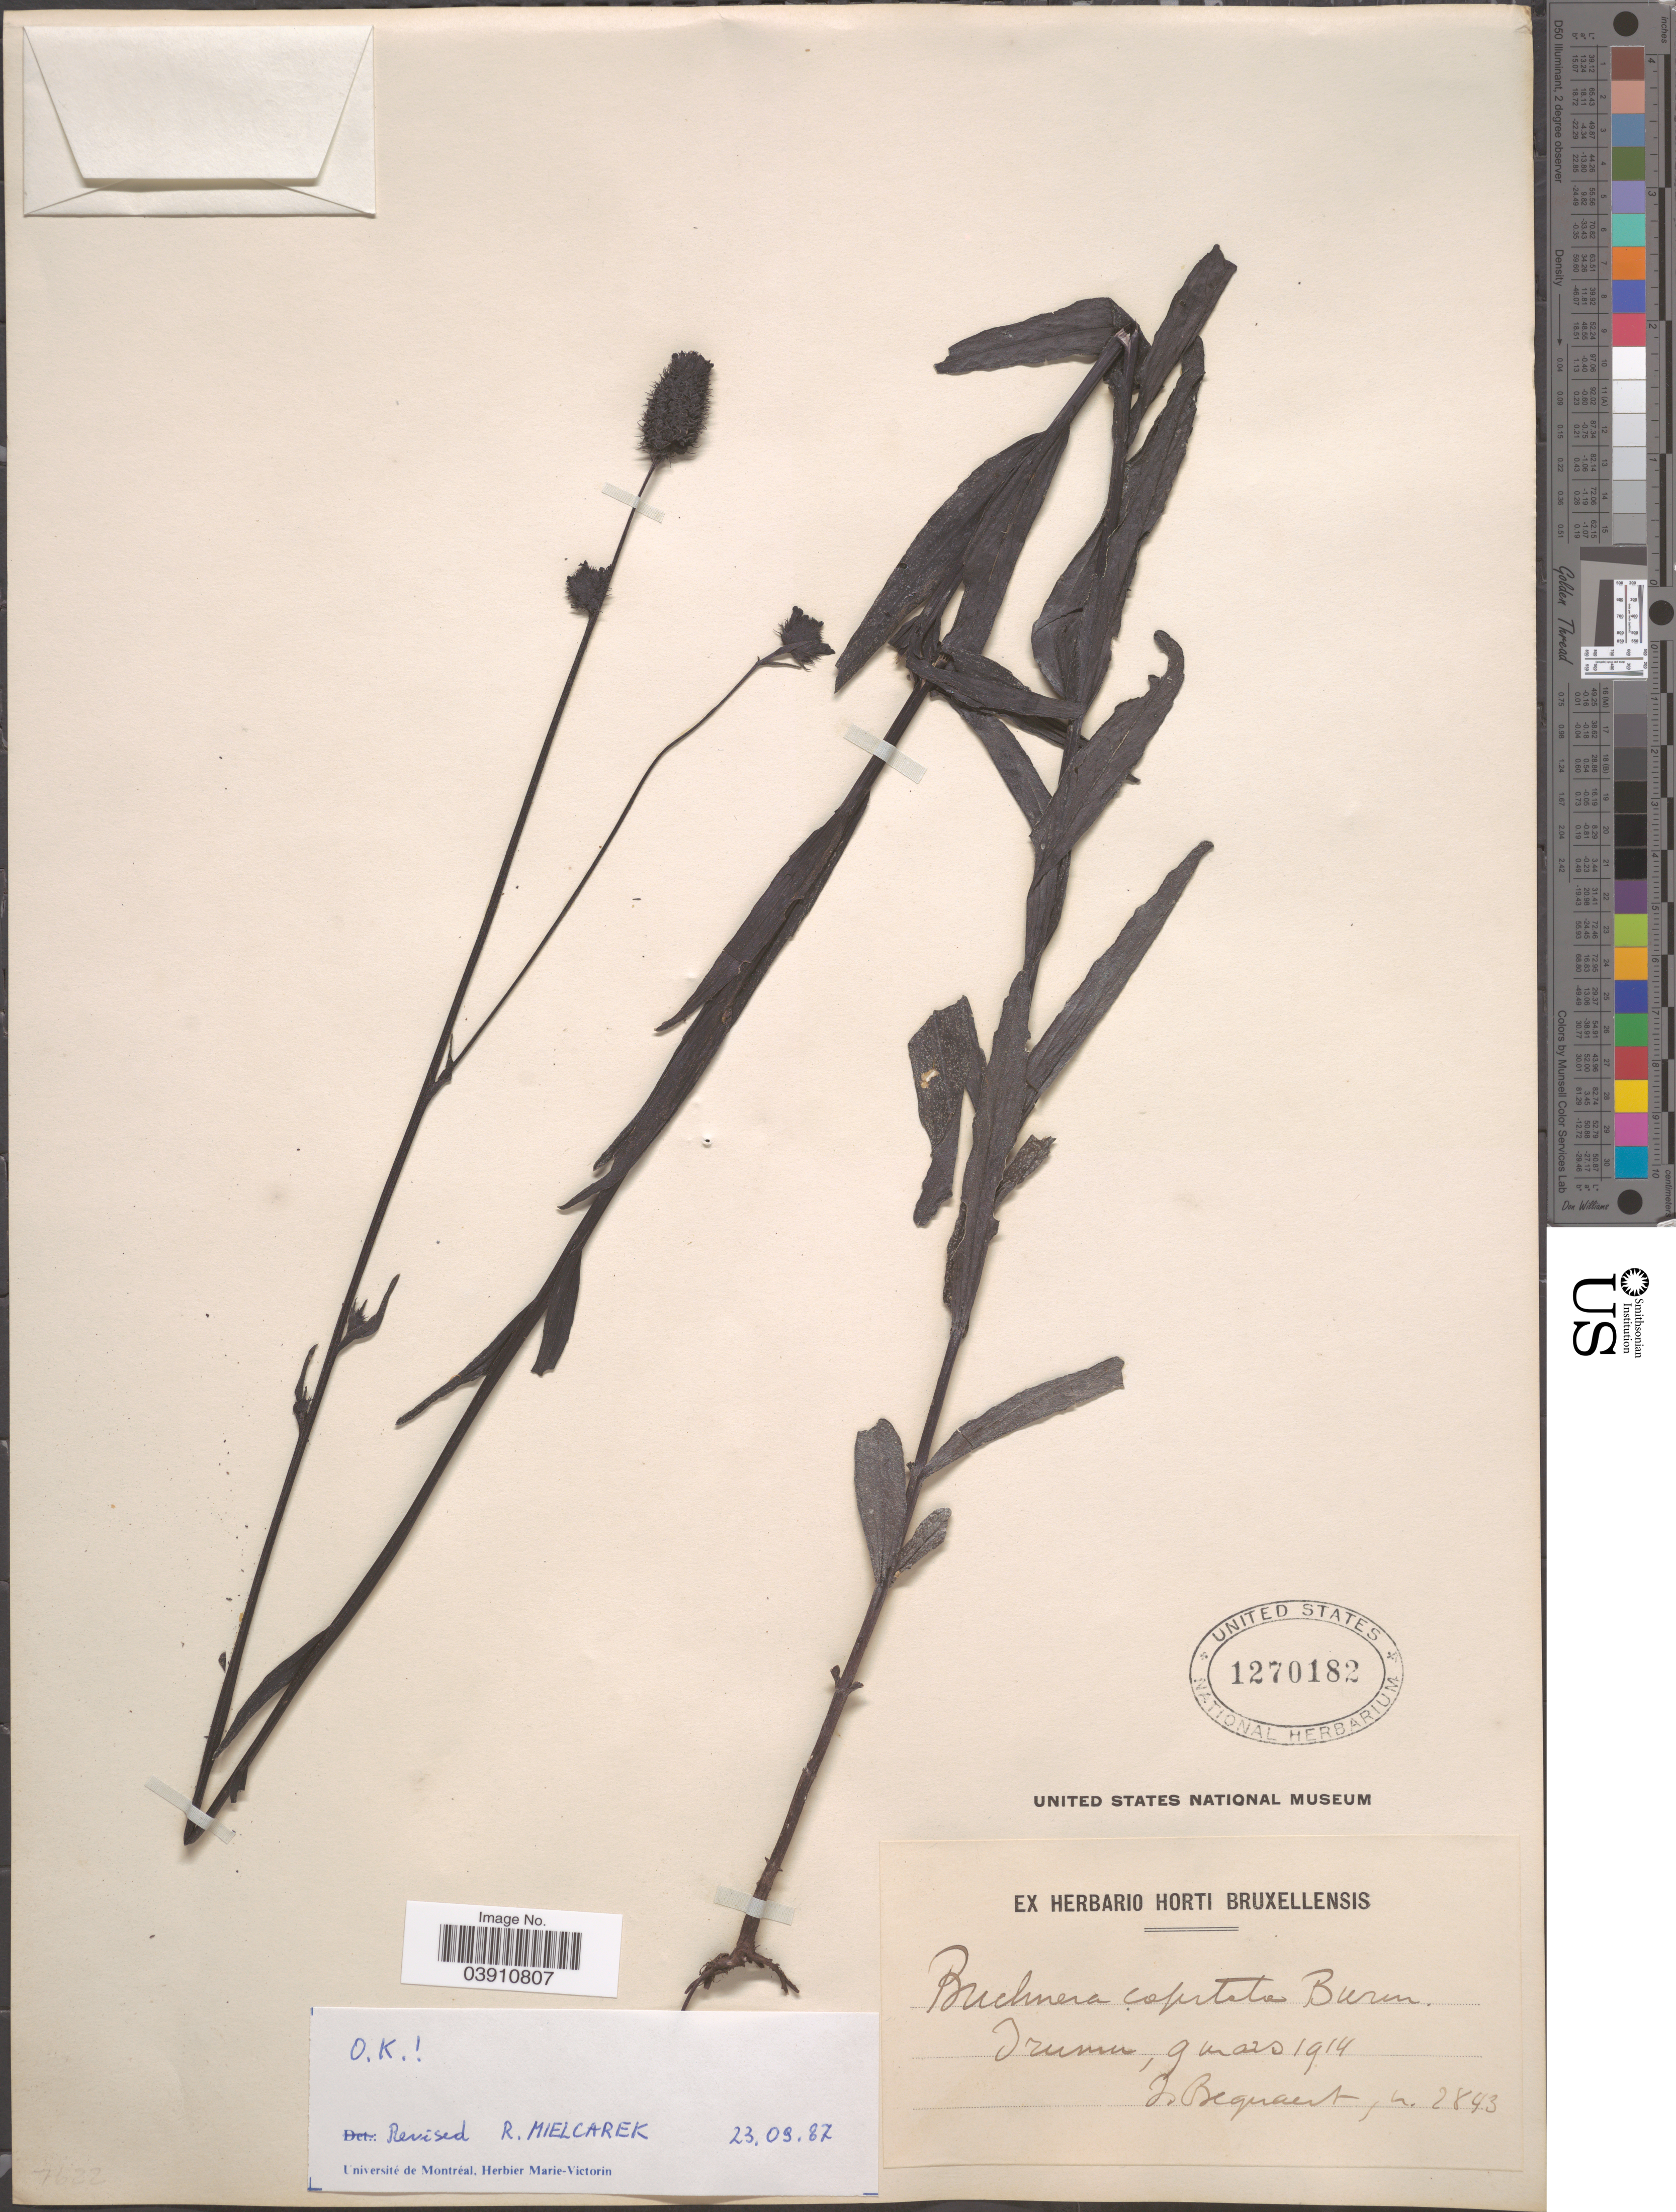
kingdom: Plantae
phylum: Tracheophyta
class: Magnoliopsida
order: Lamiales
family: Orobanchaceae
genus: Buchnera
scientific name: Buchnera capitata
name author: Benth.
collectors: J. Bequaert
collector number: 2843*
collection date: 1914-03-09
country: Congo, Democratic Republic of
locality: Irumu.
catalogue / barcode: US 1270182